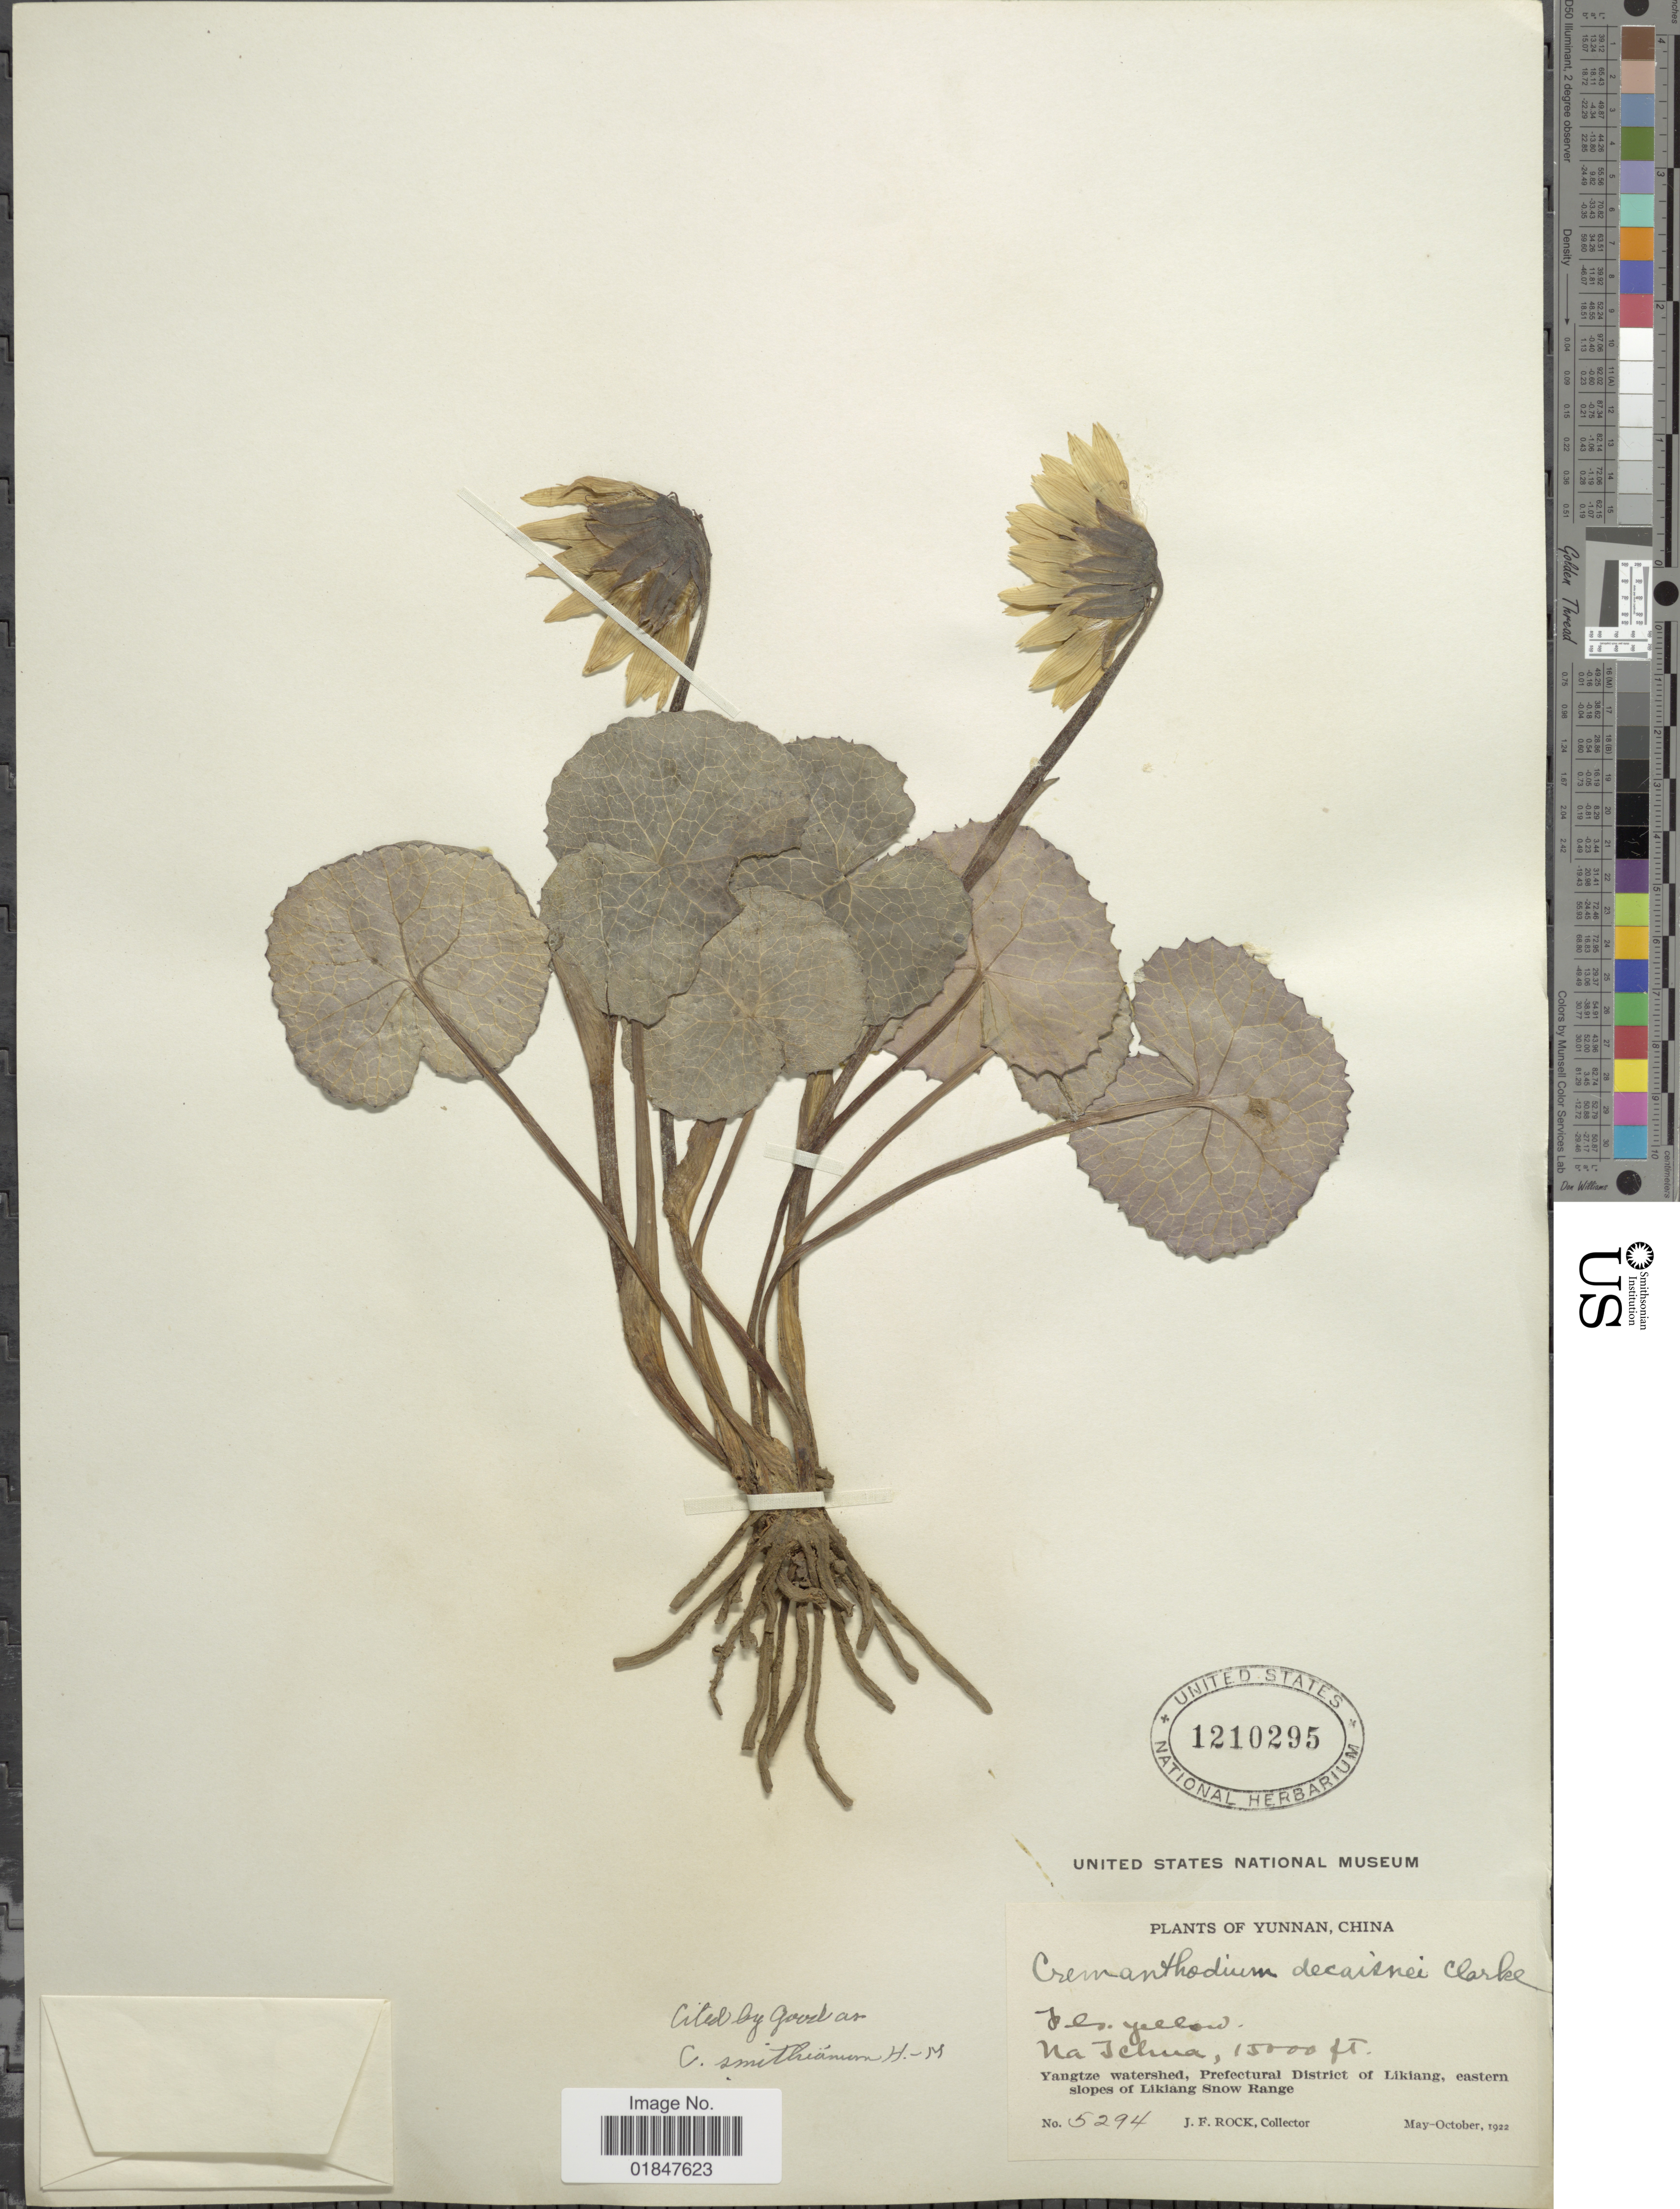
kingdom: Plantae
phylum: Tracheophyta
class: Magnoliopsida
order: Asterales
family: Asteraceae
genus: Cremanthodium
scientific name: Cremanthodium smithianum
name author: (Hand.-Mazz.) Hand.-Mazz.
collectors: J. Rock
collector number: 5294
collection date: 1922-05/1922-10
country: China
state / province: Yunnan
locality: Na Ichua, Yangtze watershed, Prefectural District of Likiang, eastern slopes of Likiang Snow Range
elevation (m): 4572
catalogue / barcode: US 1210295